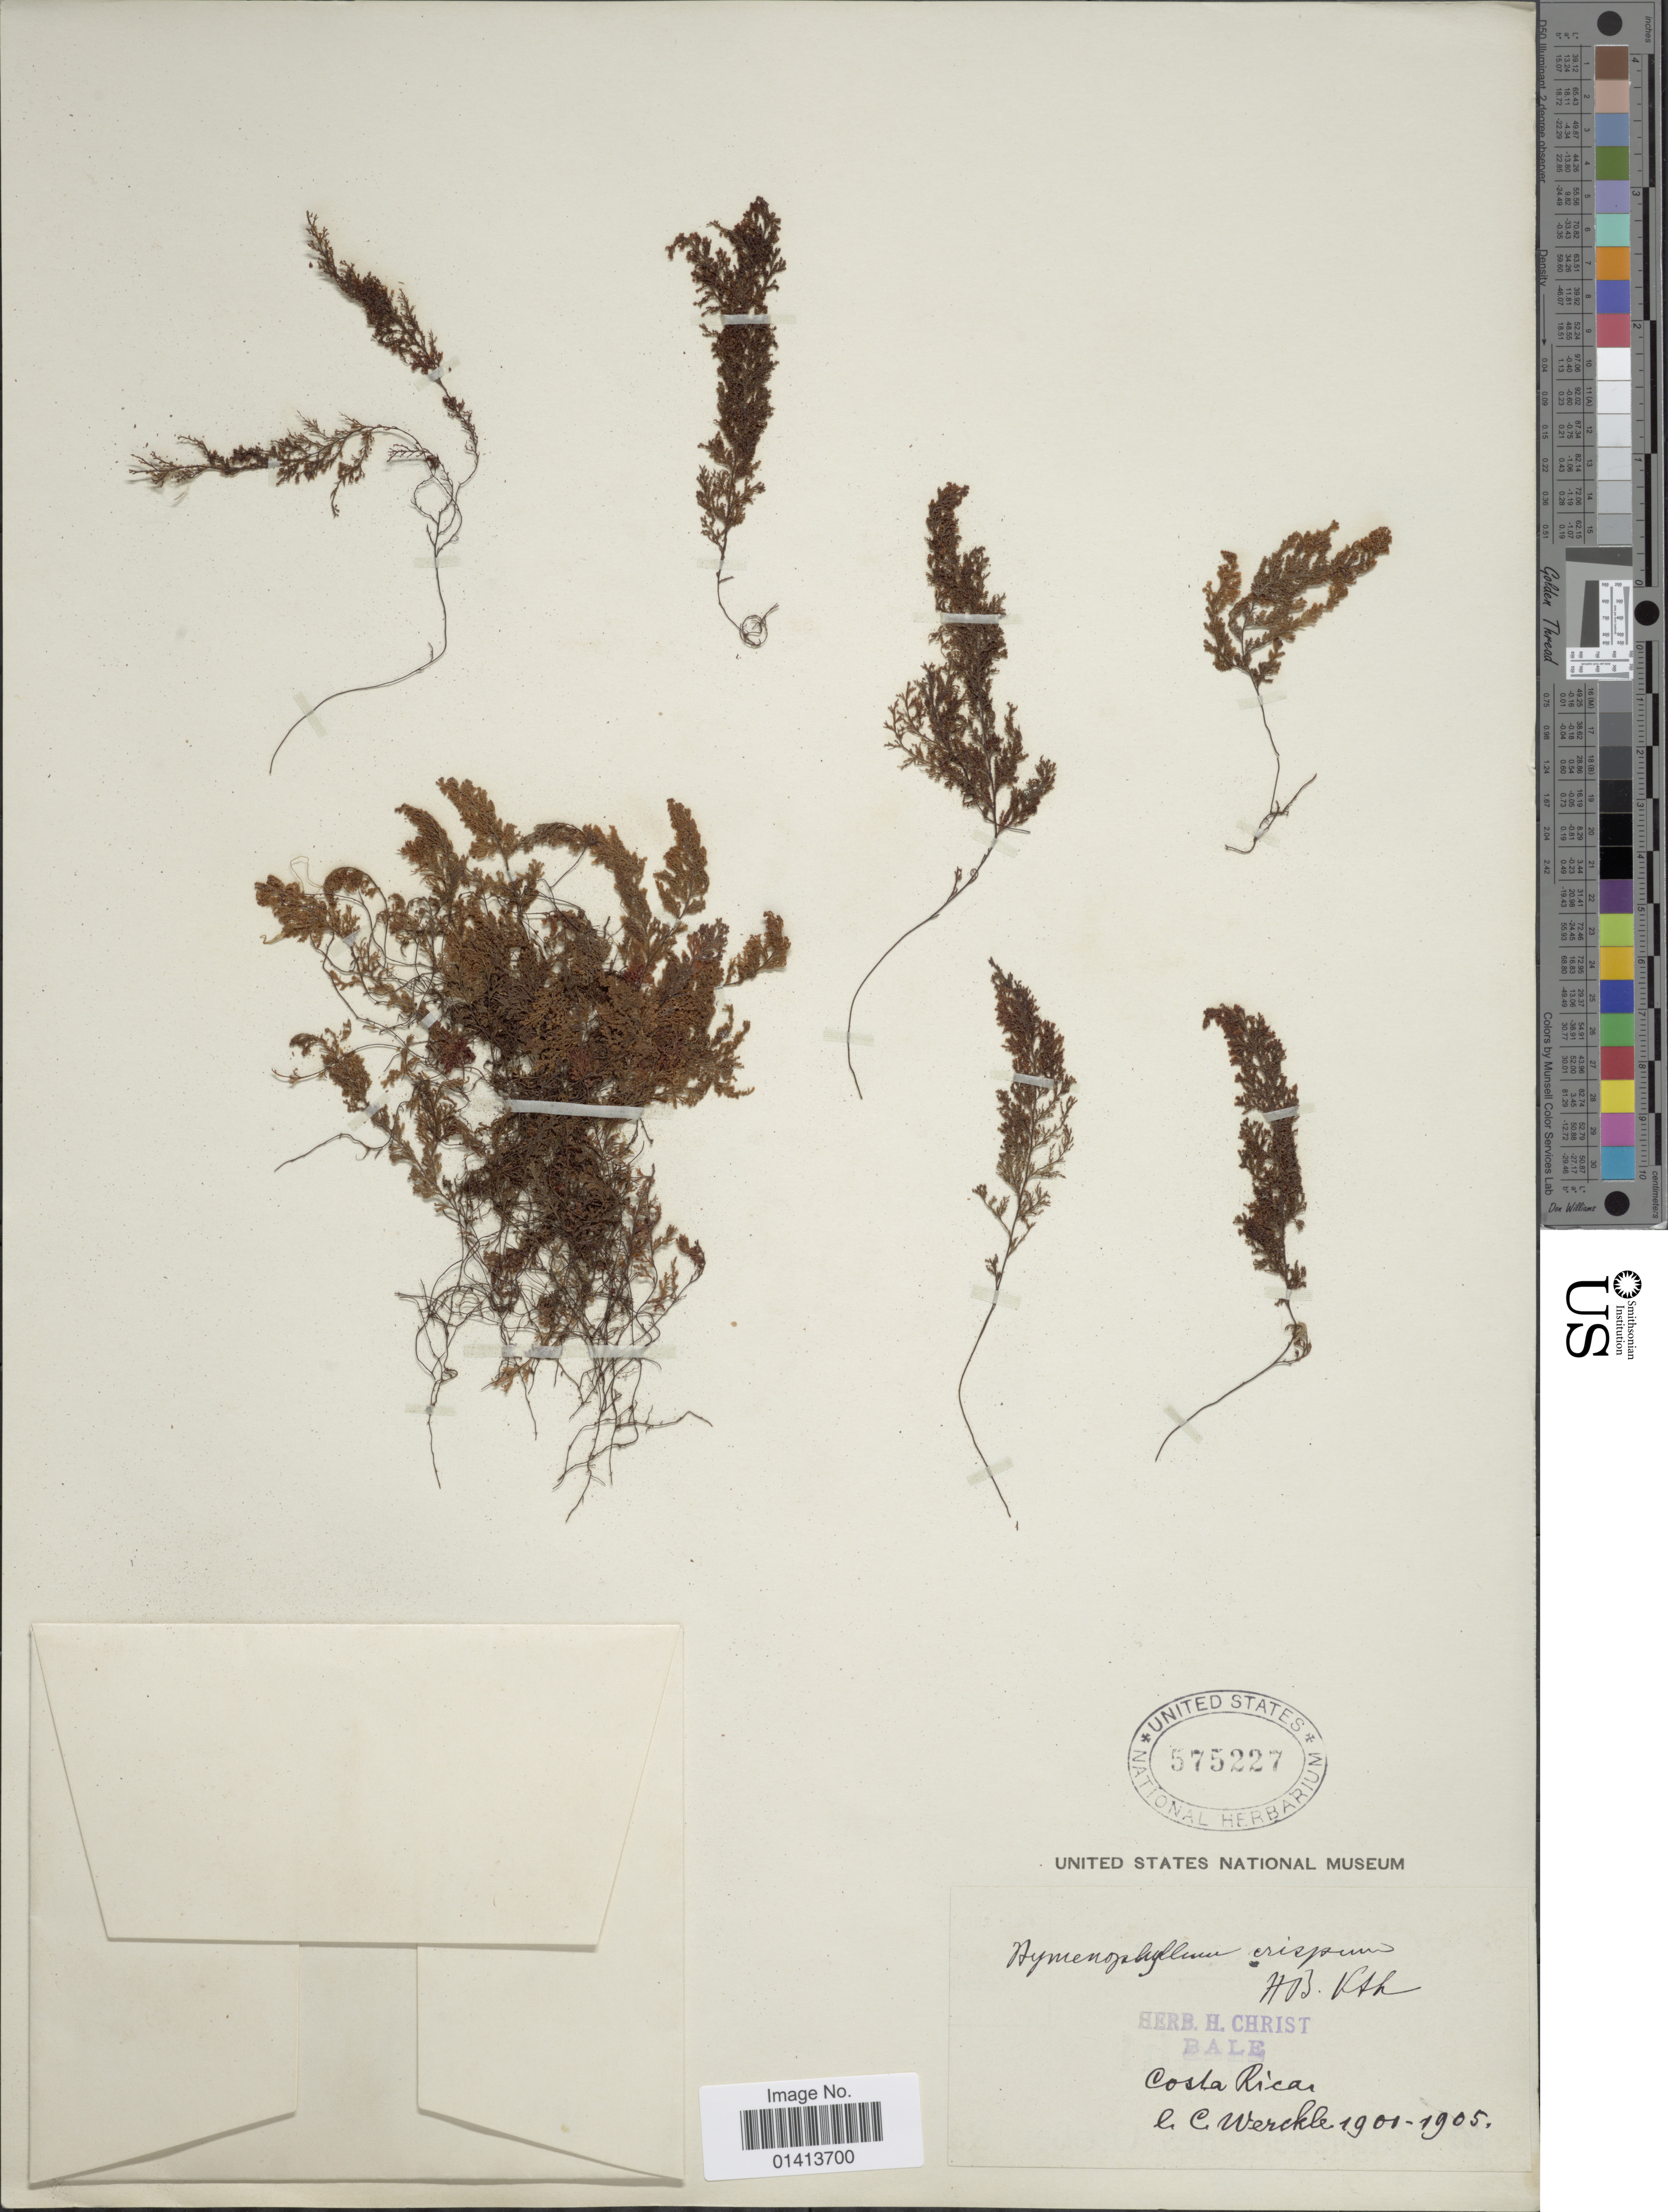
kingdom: Plantae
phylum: Tracheophyta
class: Polypodiopsida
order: Hymenophyllales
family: Hymenophyllaceae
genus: Hymenophyllum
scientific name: Hymenophyllum contortum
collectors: C. C Wercklé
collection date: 1901/1905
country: Costa Rica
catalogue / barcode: US 575227